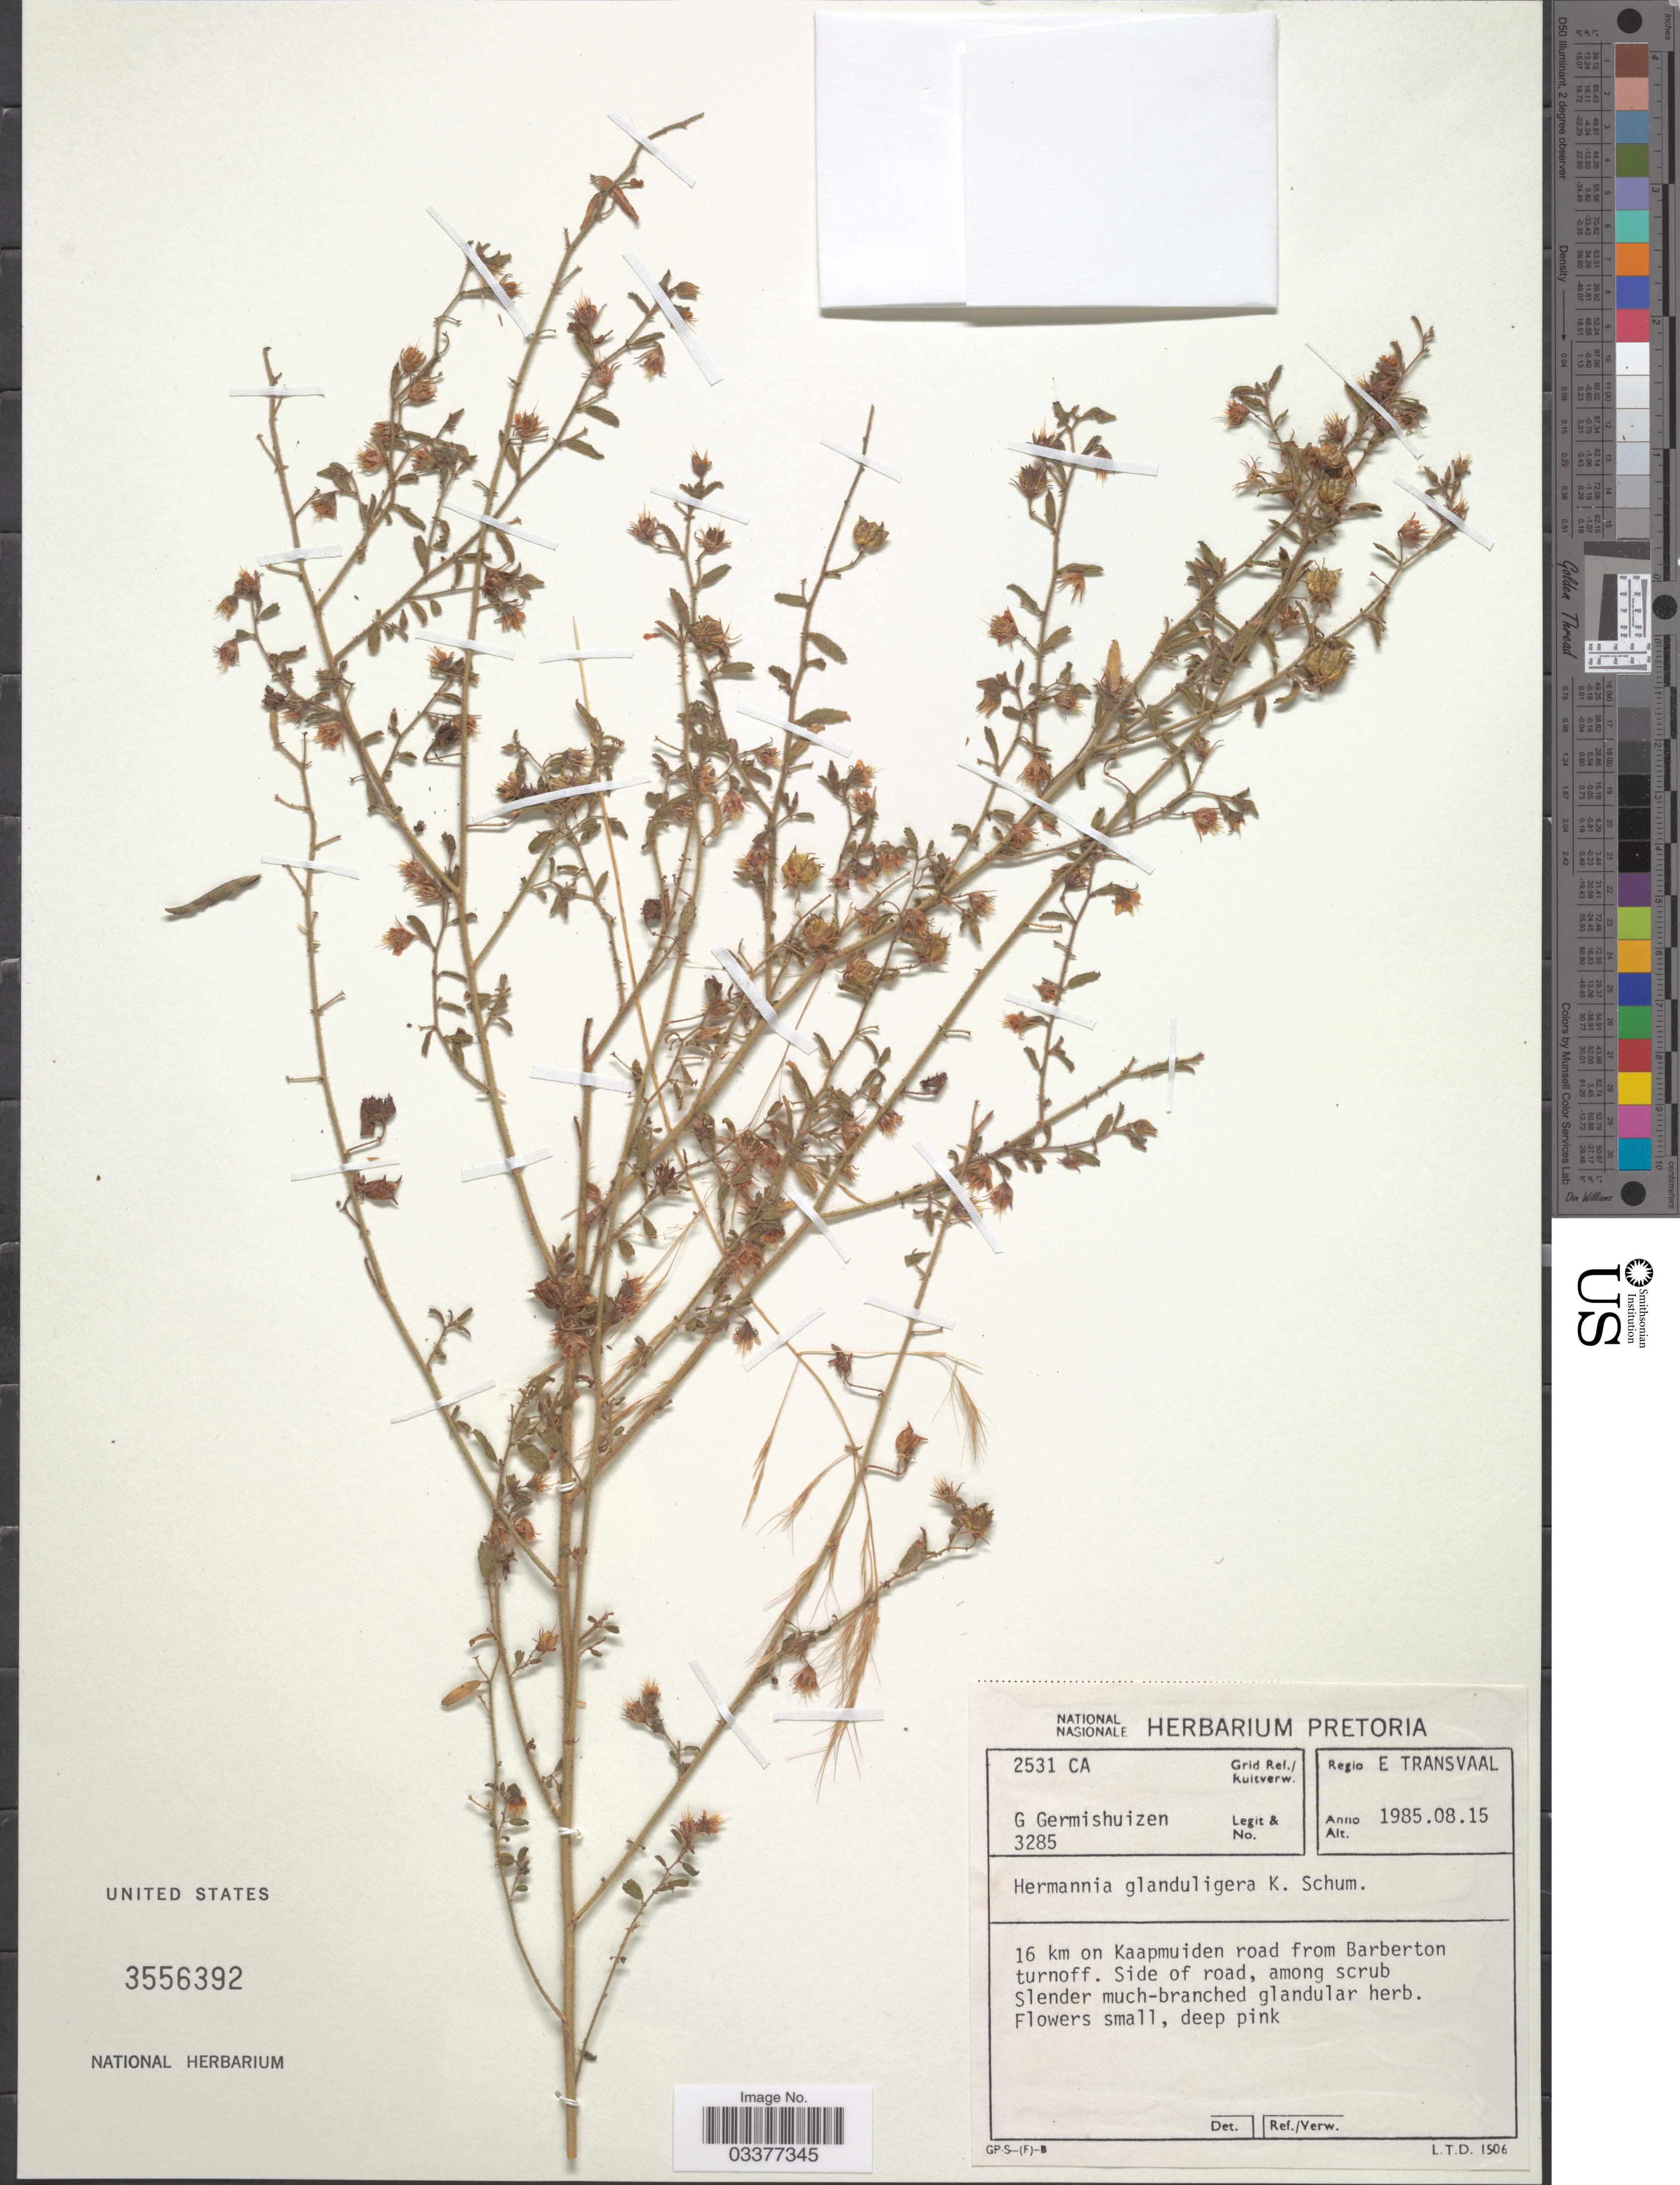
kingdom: Plantae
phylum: Tracheophyta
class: Magnoliopsida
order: Malvales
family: Malvaceae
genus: Hermannia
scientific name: Hermannia glanduligera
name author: K. Schum.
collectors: G. Germishuizen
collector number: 3285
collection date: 1985-08-15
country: South Africa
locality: Grid Ref./ Ruitverw. 2531 CA. Regio E Transvaal. 16 km on Kaapmuiden road from Barberton turnoff.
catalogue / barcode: US 3556392